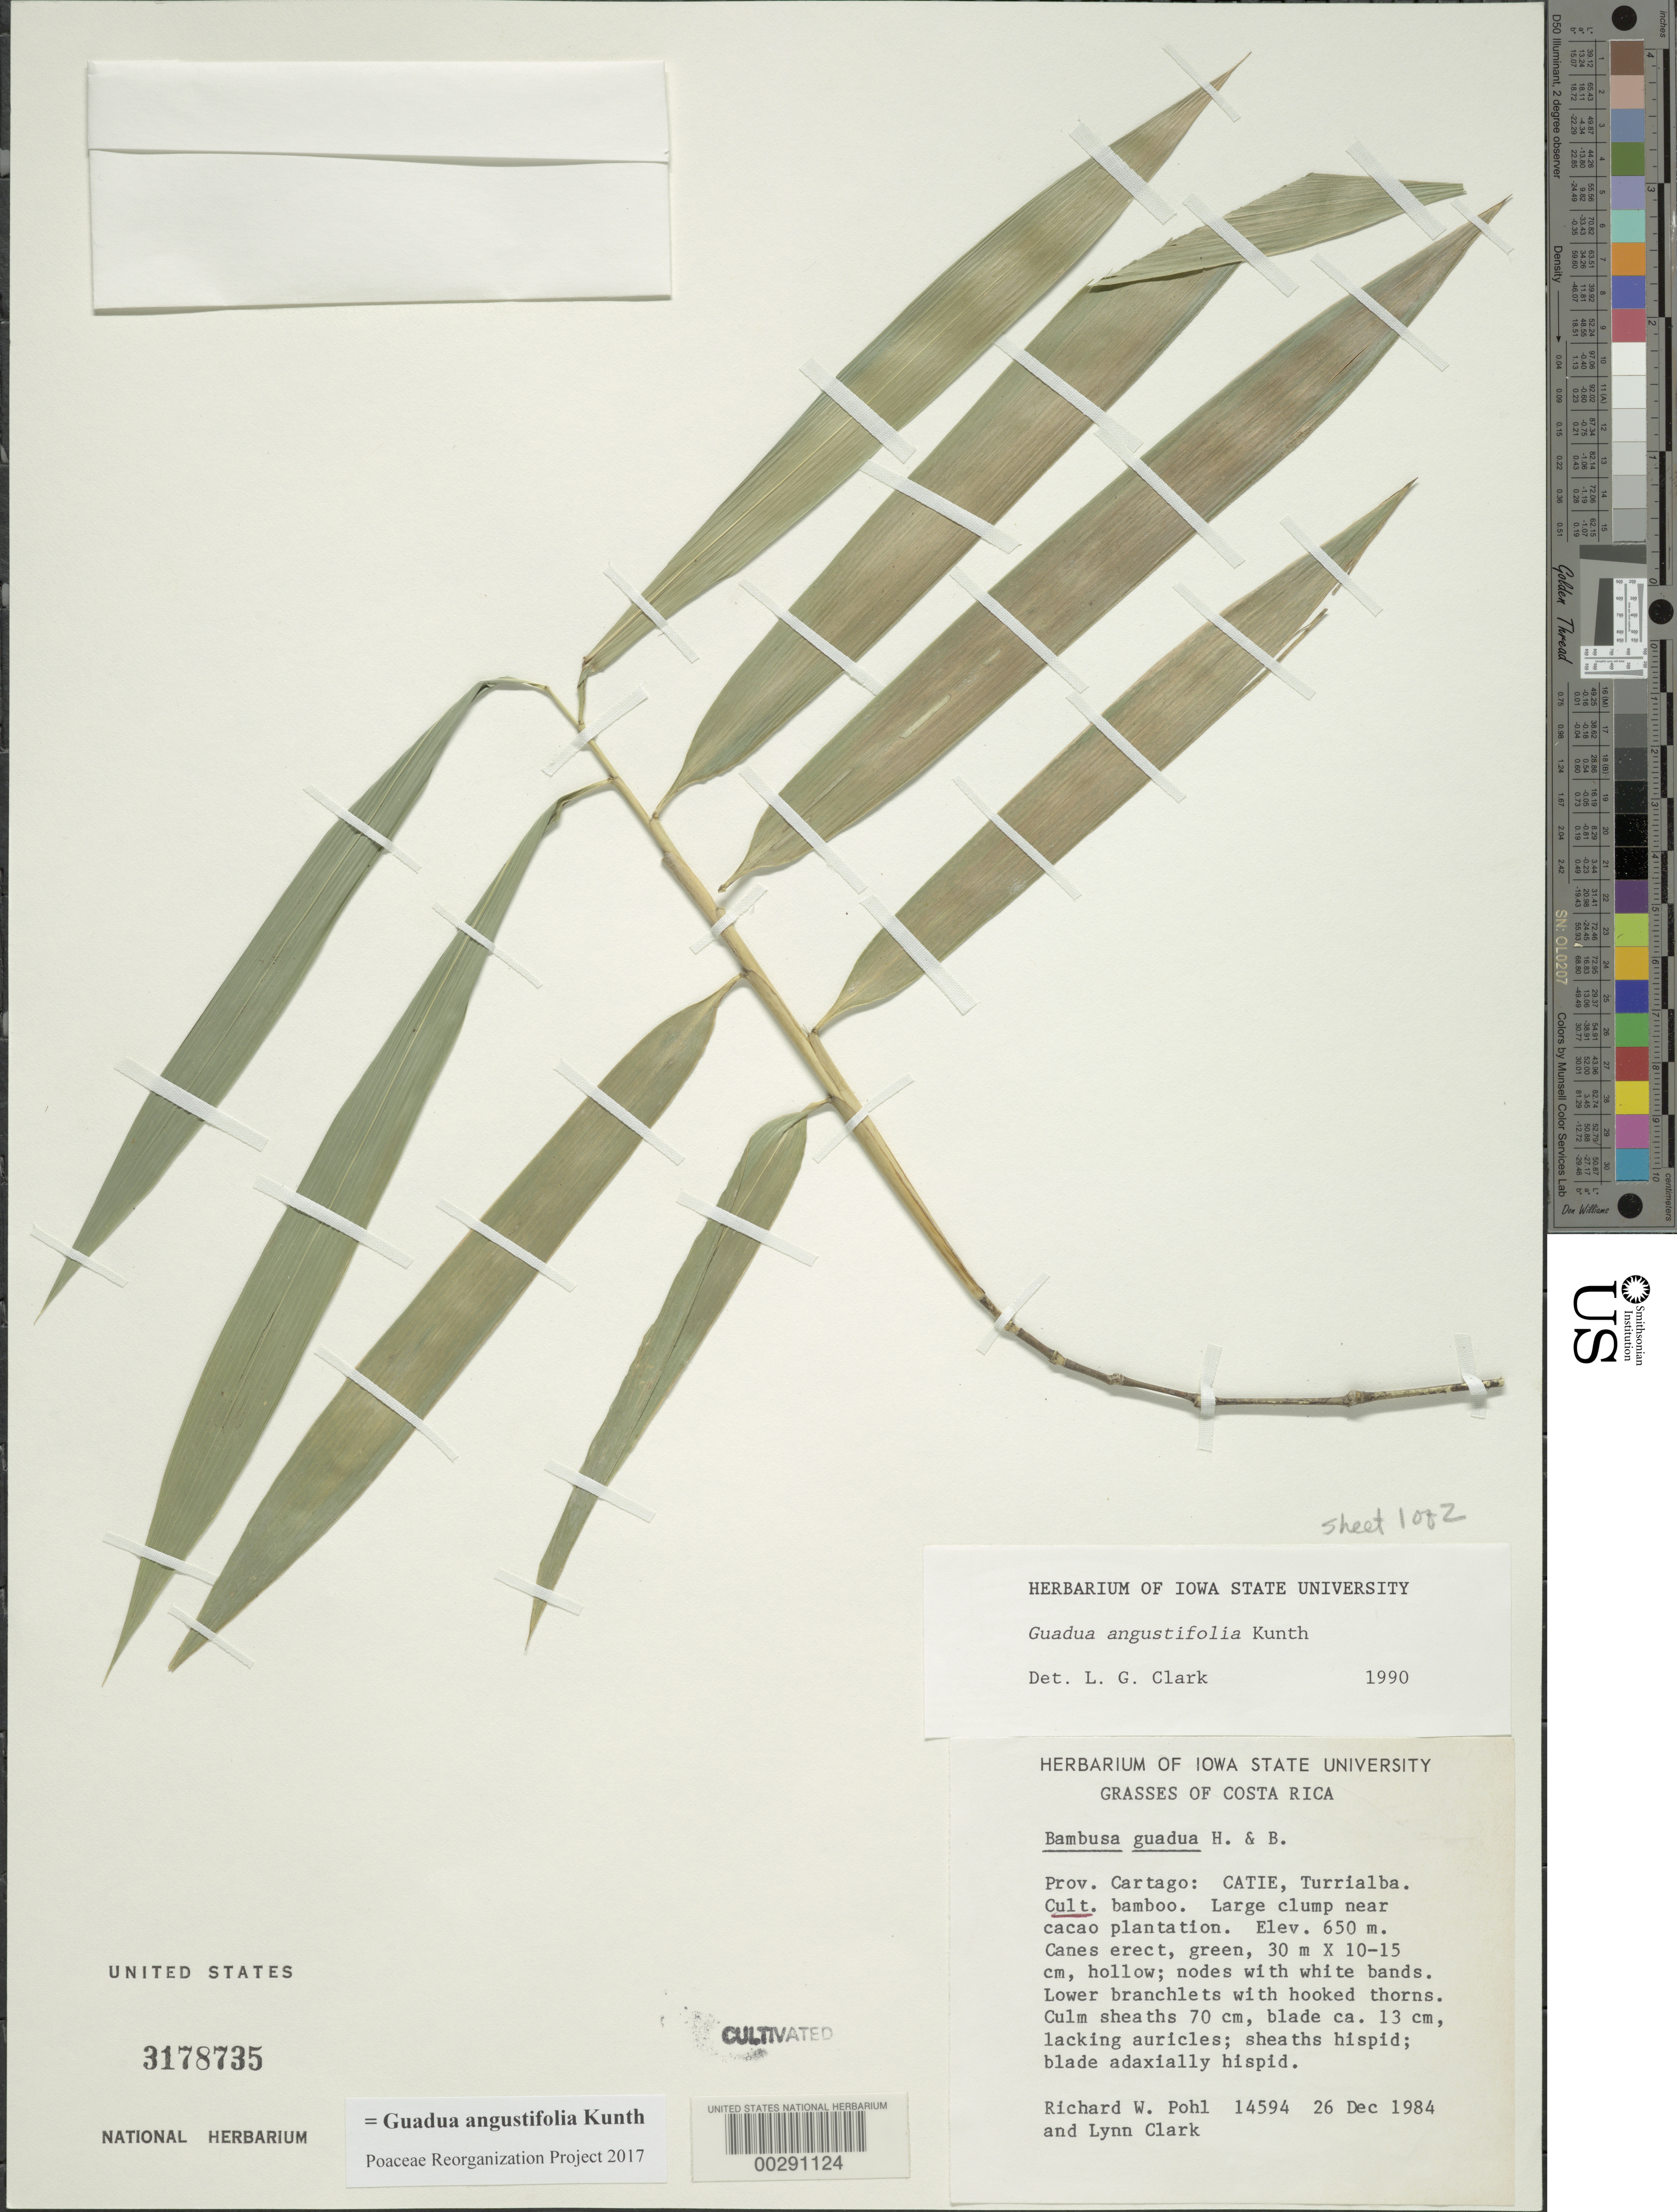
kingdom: Plantae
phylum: Tracheophyta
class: Liliopsida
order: Poales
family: Poaceae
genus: Guadua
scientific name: Guadua angustifolia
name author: Kunth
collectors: R. W. Pohl & L. G. Clark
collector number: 14594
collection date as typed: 26 Dec 1984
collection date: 1984-12-26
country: Costa Rica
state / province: Cartago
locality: Catie, Turrialba, near cacao plantation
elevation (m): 650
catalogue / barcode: US 3178735